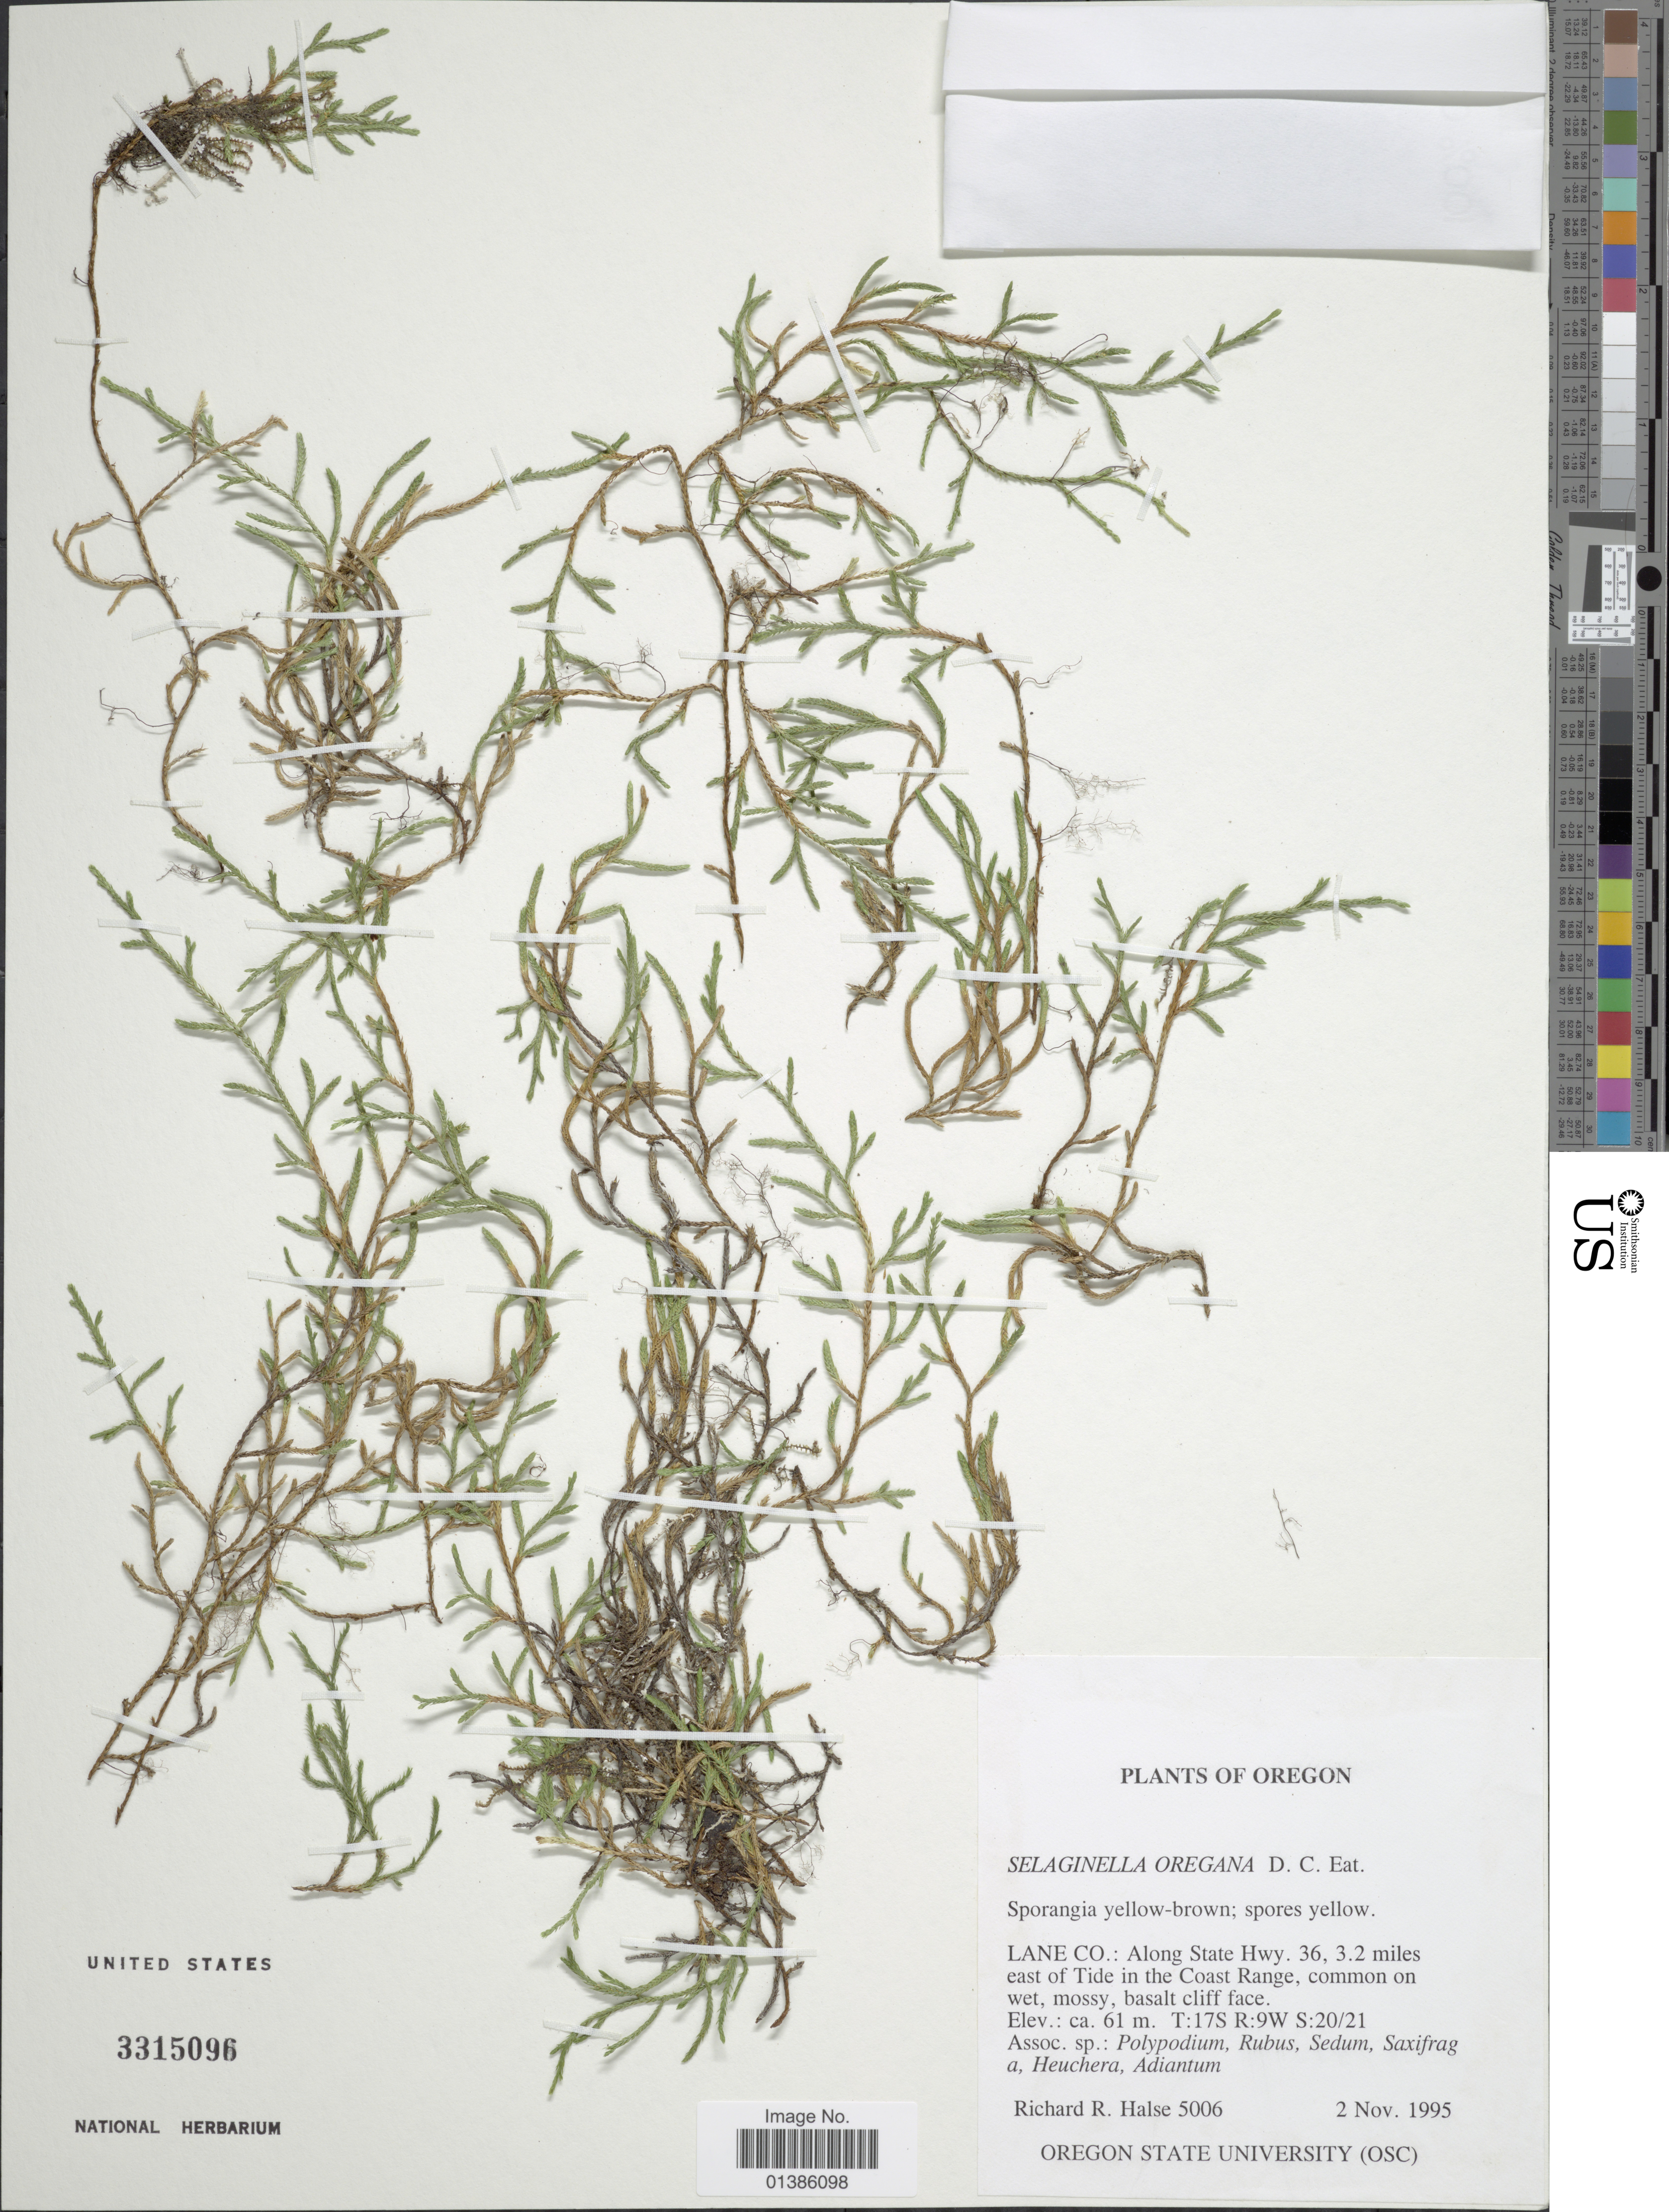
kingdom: Plantae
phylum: Tracheophyta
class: Lycopodiopsida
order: Selaginellales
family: Selaginellaceae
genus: Selaginella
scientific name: Selaginella oregana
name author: D.C. Eaton ex S. Watson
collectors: R. Halse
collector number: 5006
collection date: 1995-11-02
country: United States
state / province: Oregon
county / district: Lane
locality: Lane Co.: Along State Hwy. 36, 3.2 miles east of Tide in the Coast Range. T: 17S R: 9W S: 20/21.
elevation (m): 61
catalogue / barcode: US 3315096